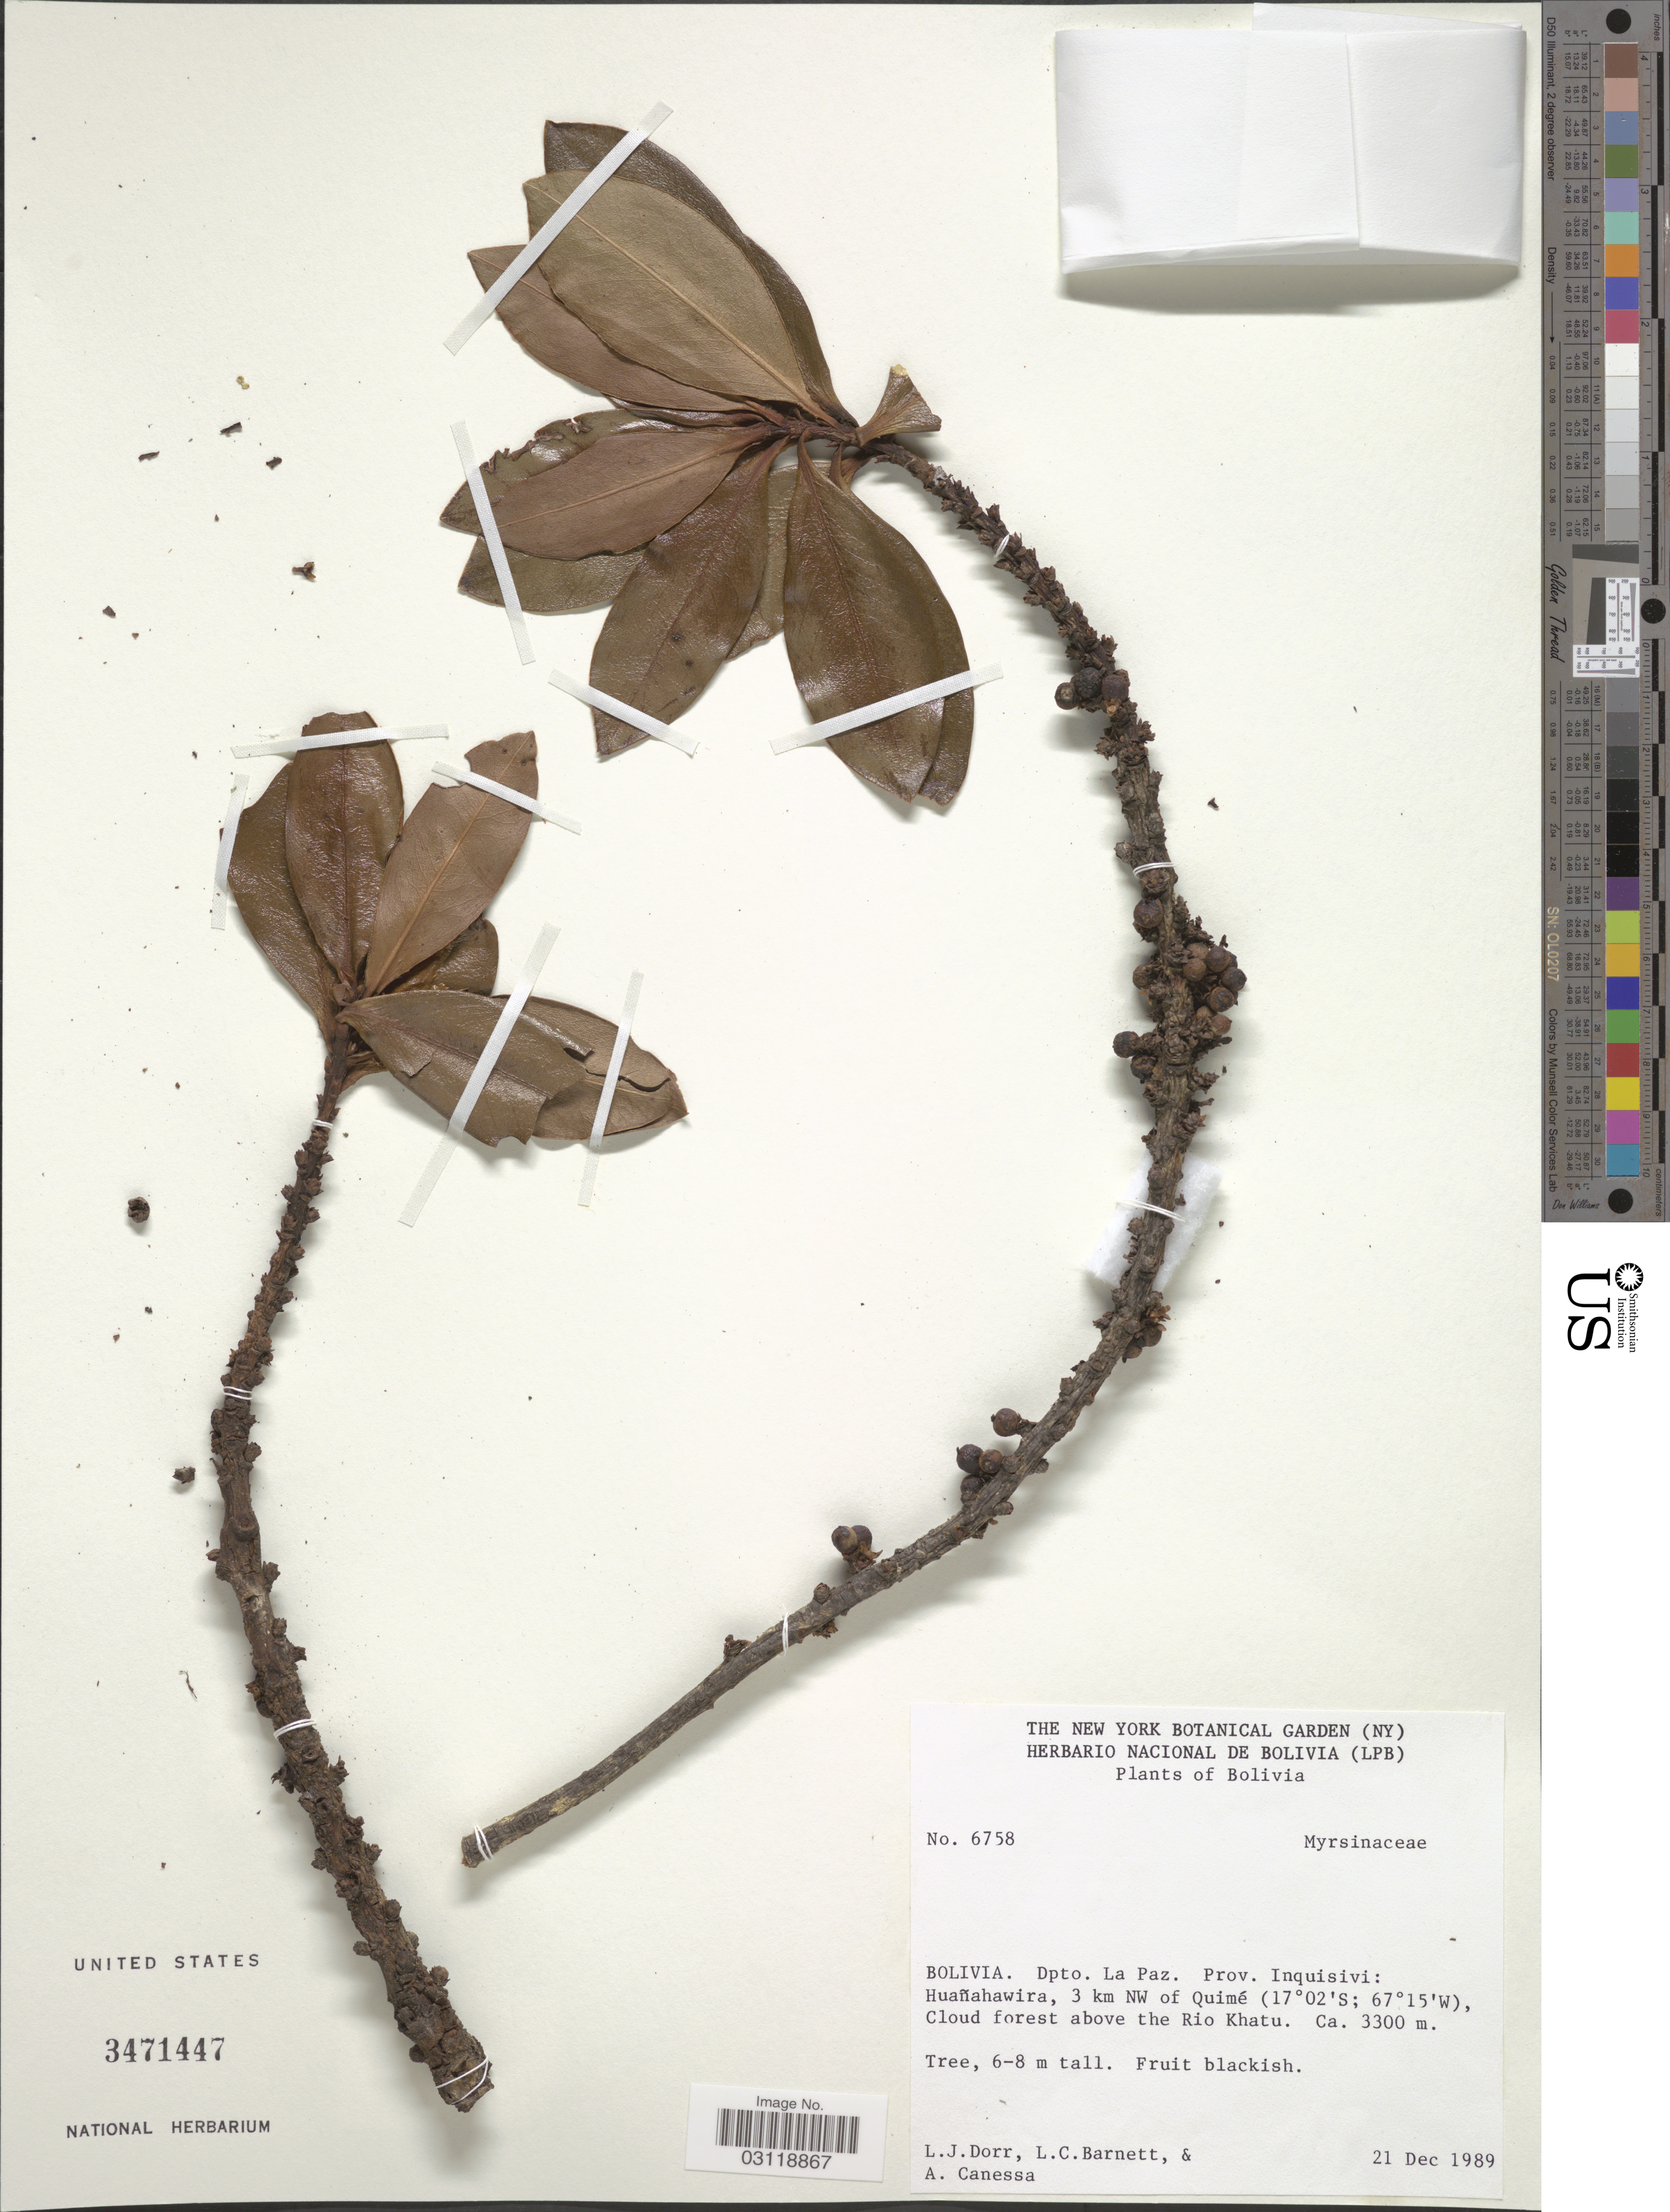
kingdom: Plantae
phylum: Tracheophyta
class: Magnoliopsida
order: Ericales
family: Primulaceae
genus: Rapanea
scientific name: Rapanea sp.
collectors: L. J. Dorr, L. C. Barnett & A. Canessa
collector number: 6758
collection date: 1989-12-21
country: Bolivia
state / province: La Paz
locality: Dpto. La Paz. Prov. Inquisivi: Huañahawira, 3 km NW of Quimé, Cloud forest above the Rio Khatu.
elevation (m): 3300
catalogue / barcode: US 3471447